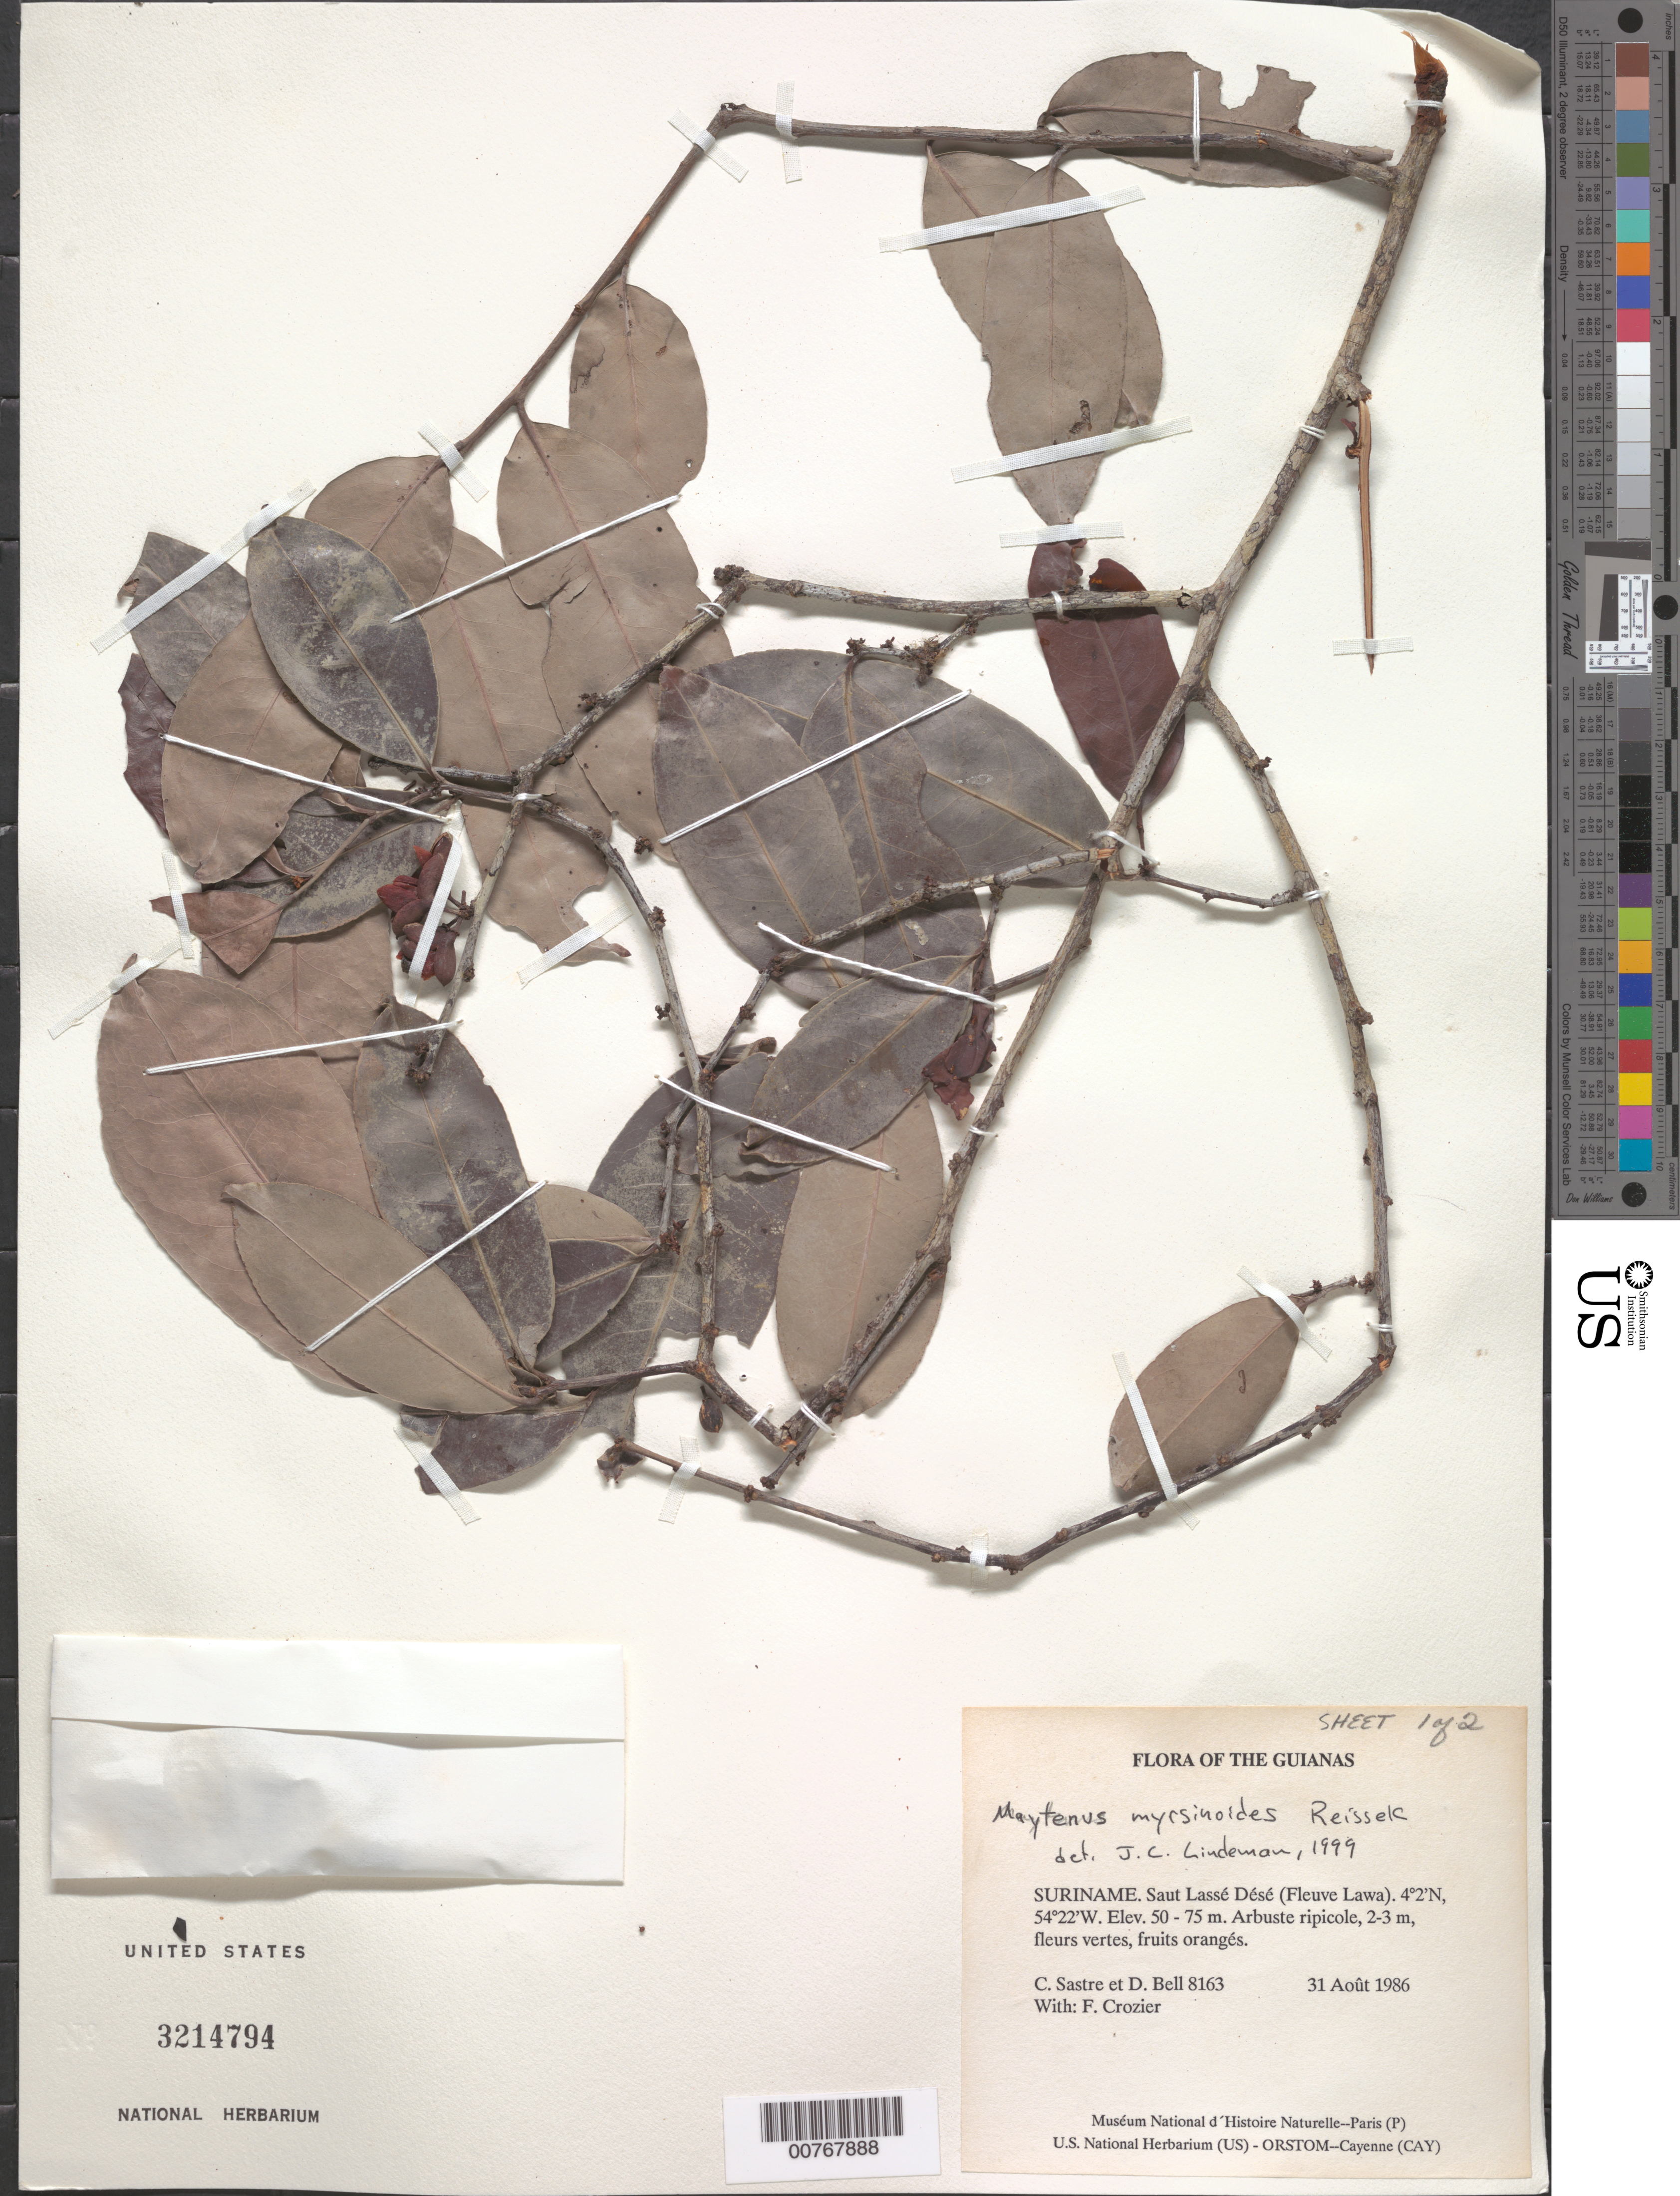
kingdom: Plantae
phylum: Tracheophyta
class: Magnoliopsida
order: Celastrales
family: Celastraceae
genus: Maytenus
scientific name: Maytenus myrsinoides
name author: Reissek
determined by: Lindeman, J. C.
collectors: C. H. L. Sastre, D. A. Bell & F. Crozier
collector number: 8163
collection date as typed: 31 August 1986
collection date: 1986-08-31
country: Suriname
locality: Saut Lassé Désé (Fleuve Lawa)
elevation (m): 50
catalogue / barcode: US 3214794